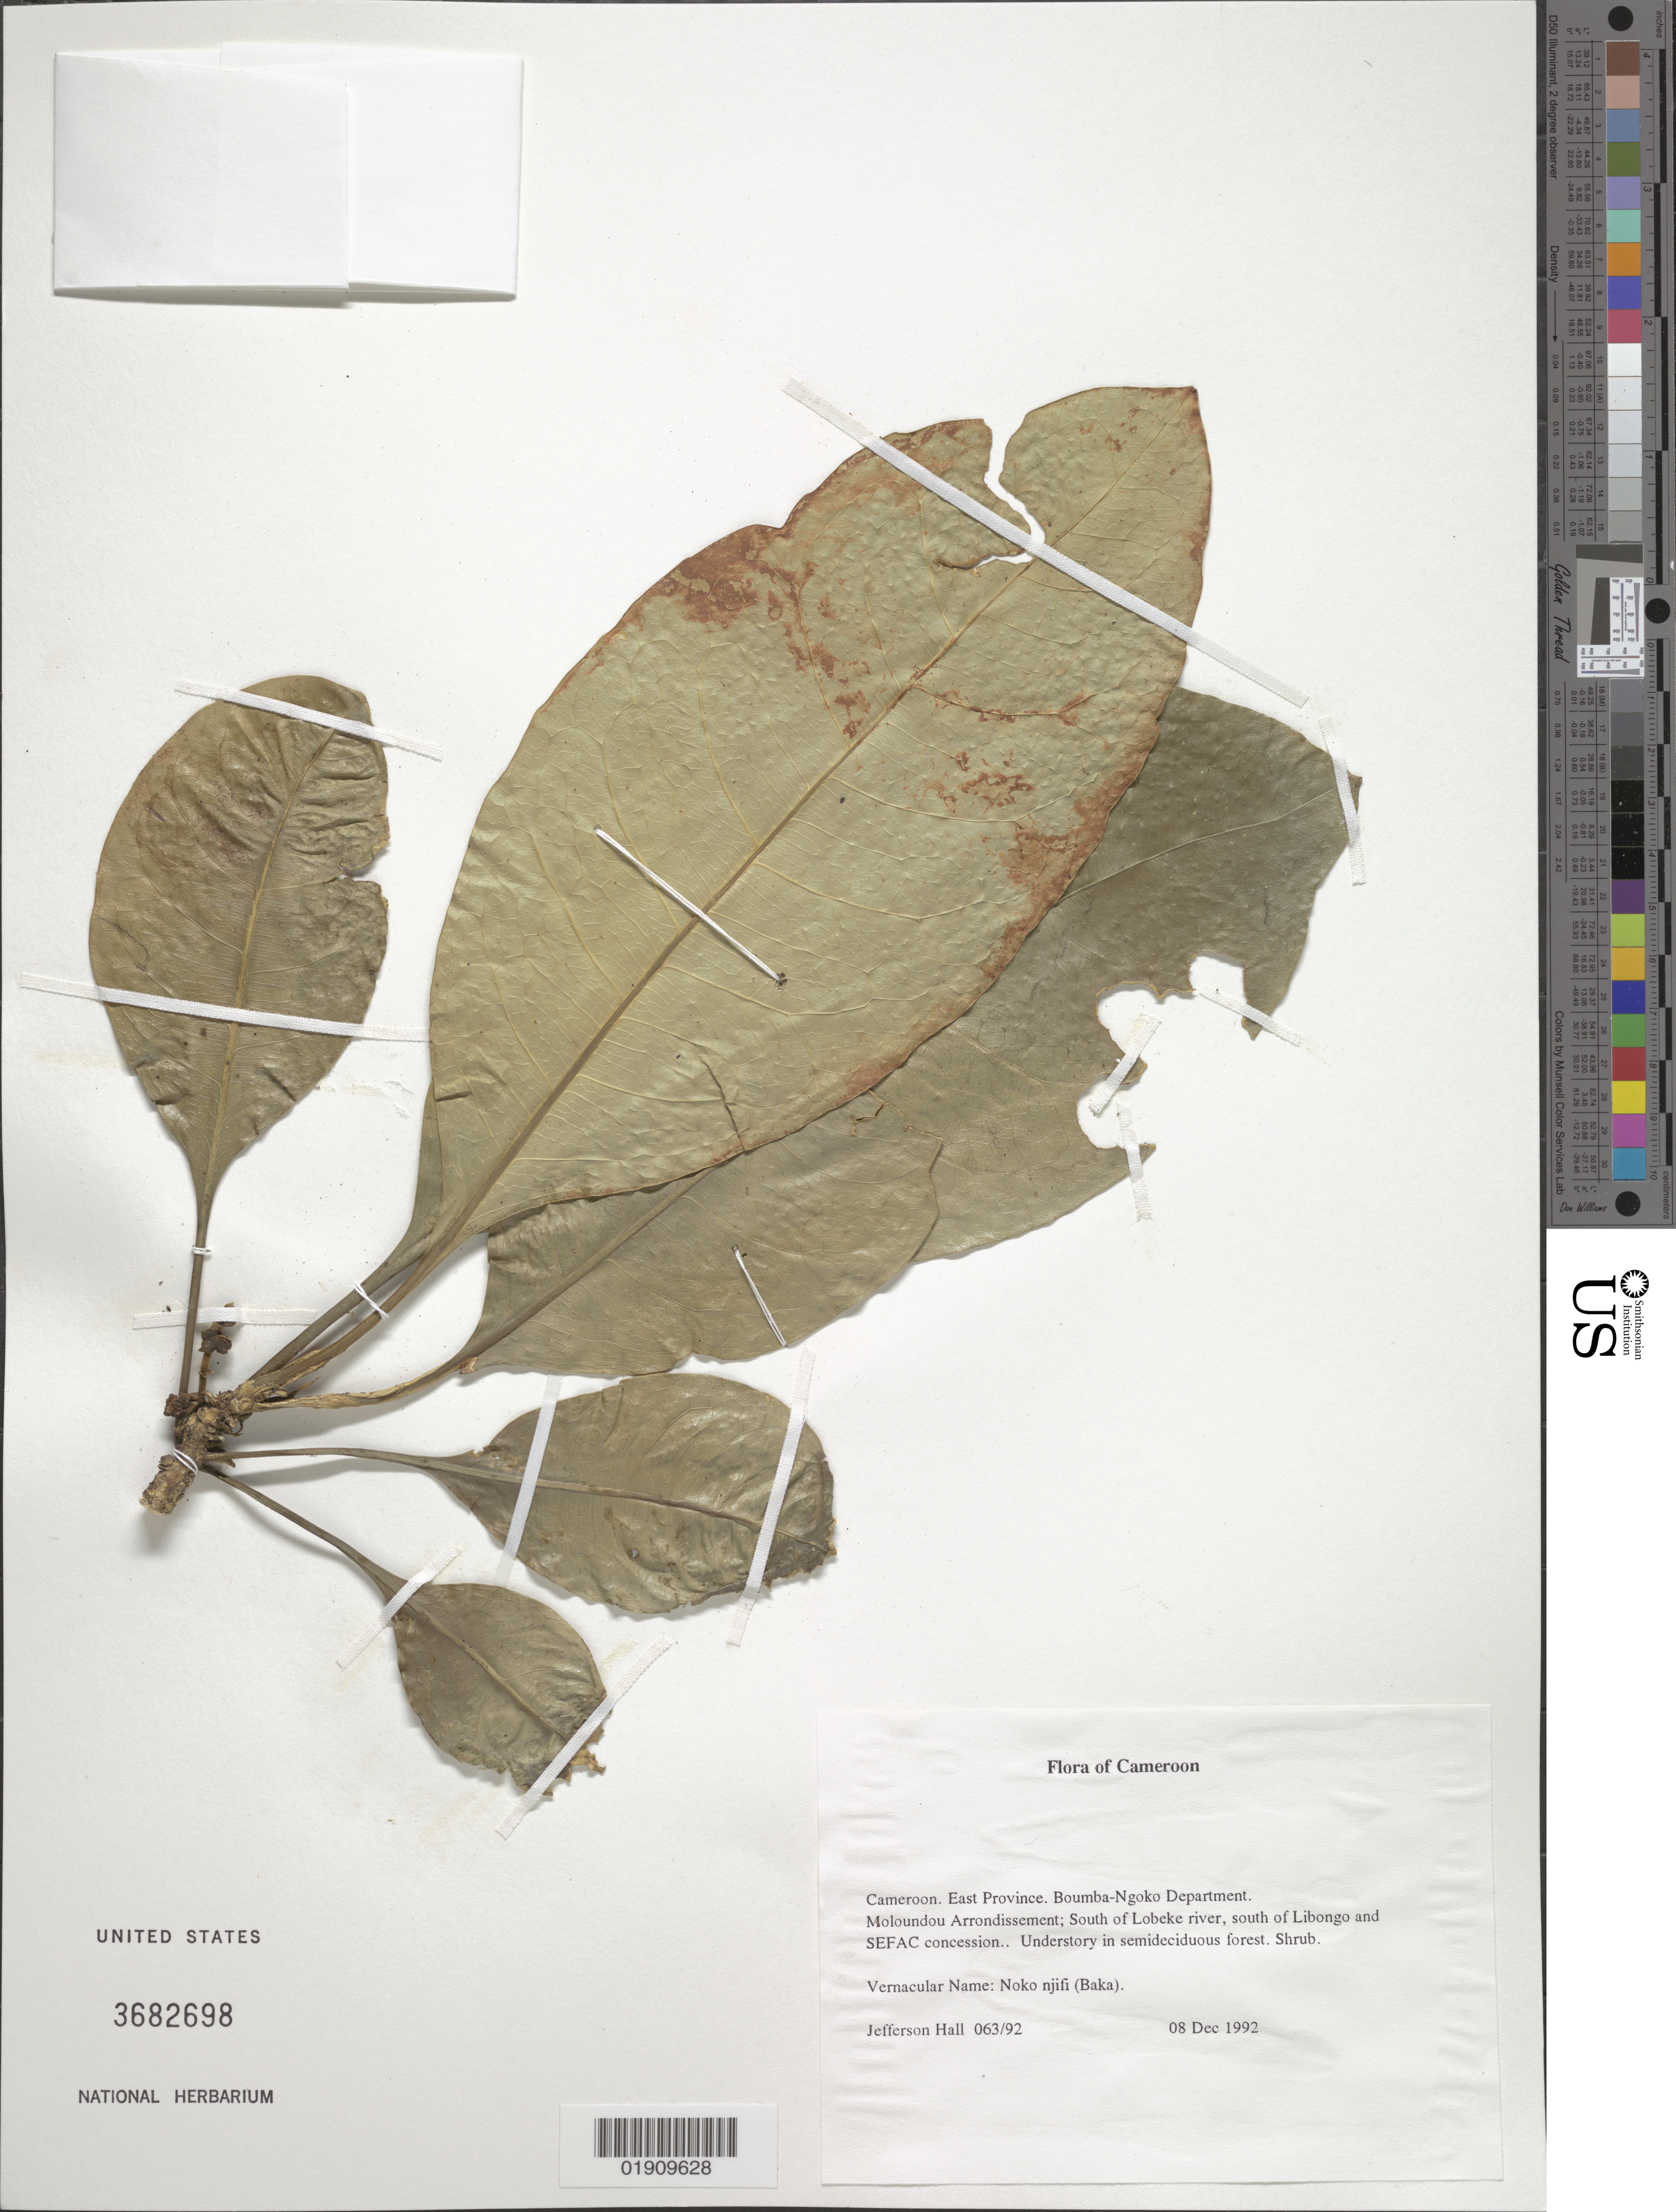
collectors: J. Hall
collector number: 063/92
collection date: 1992-12-08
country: Cameroon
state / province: Est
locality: Boumba-Ngoko Department. Boumba-Ngoko Department. Moloundou Arroundissement; South of Lobeke river, south of Libongo and SEFAC concession.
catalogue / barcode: US 3682698